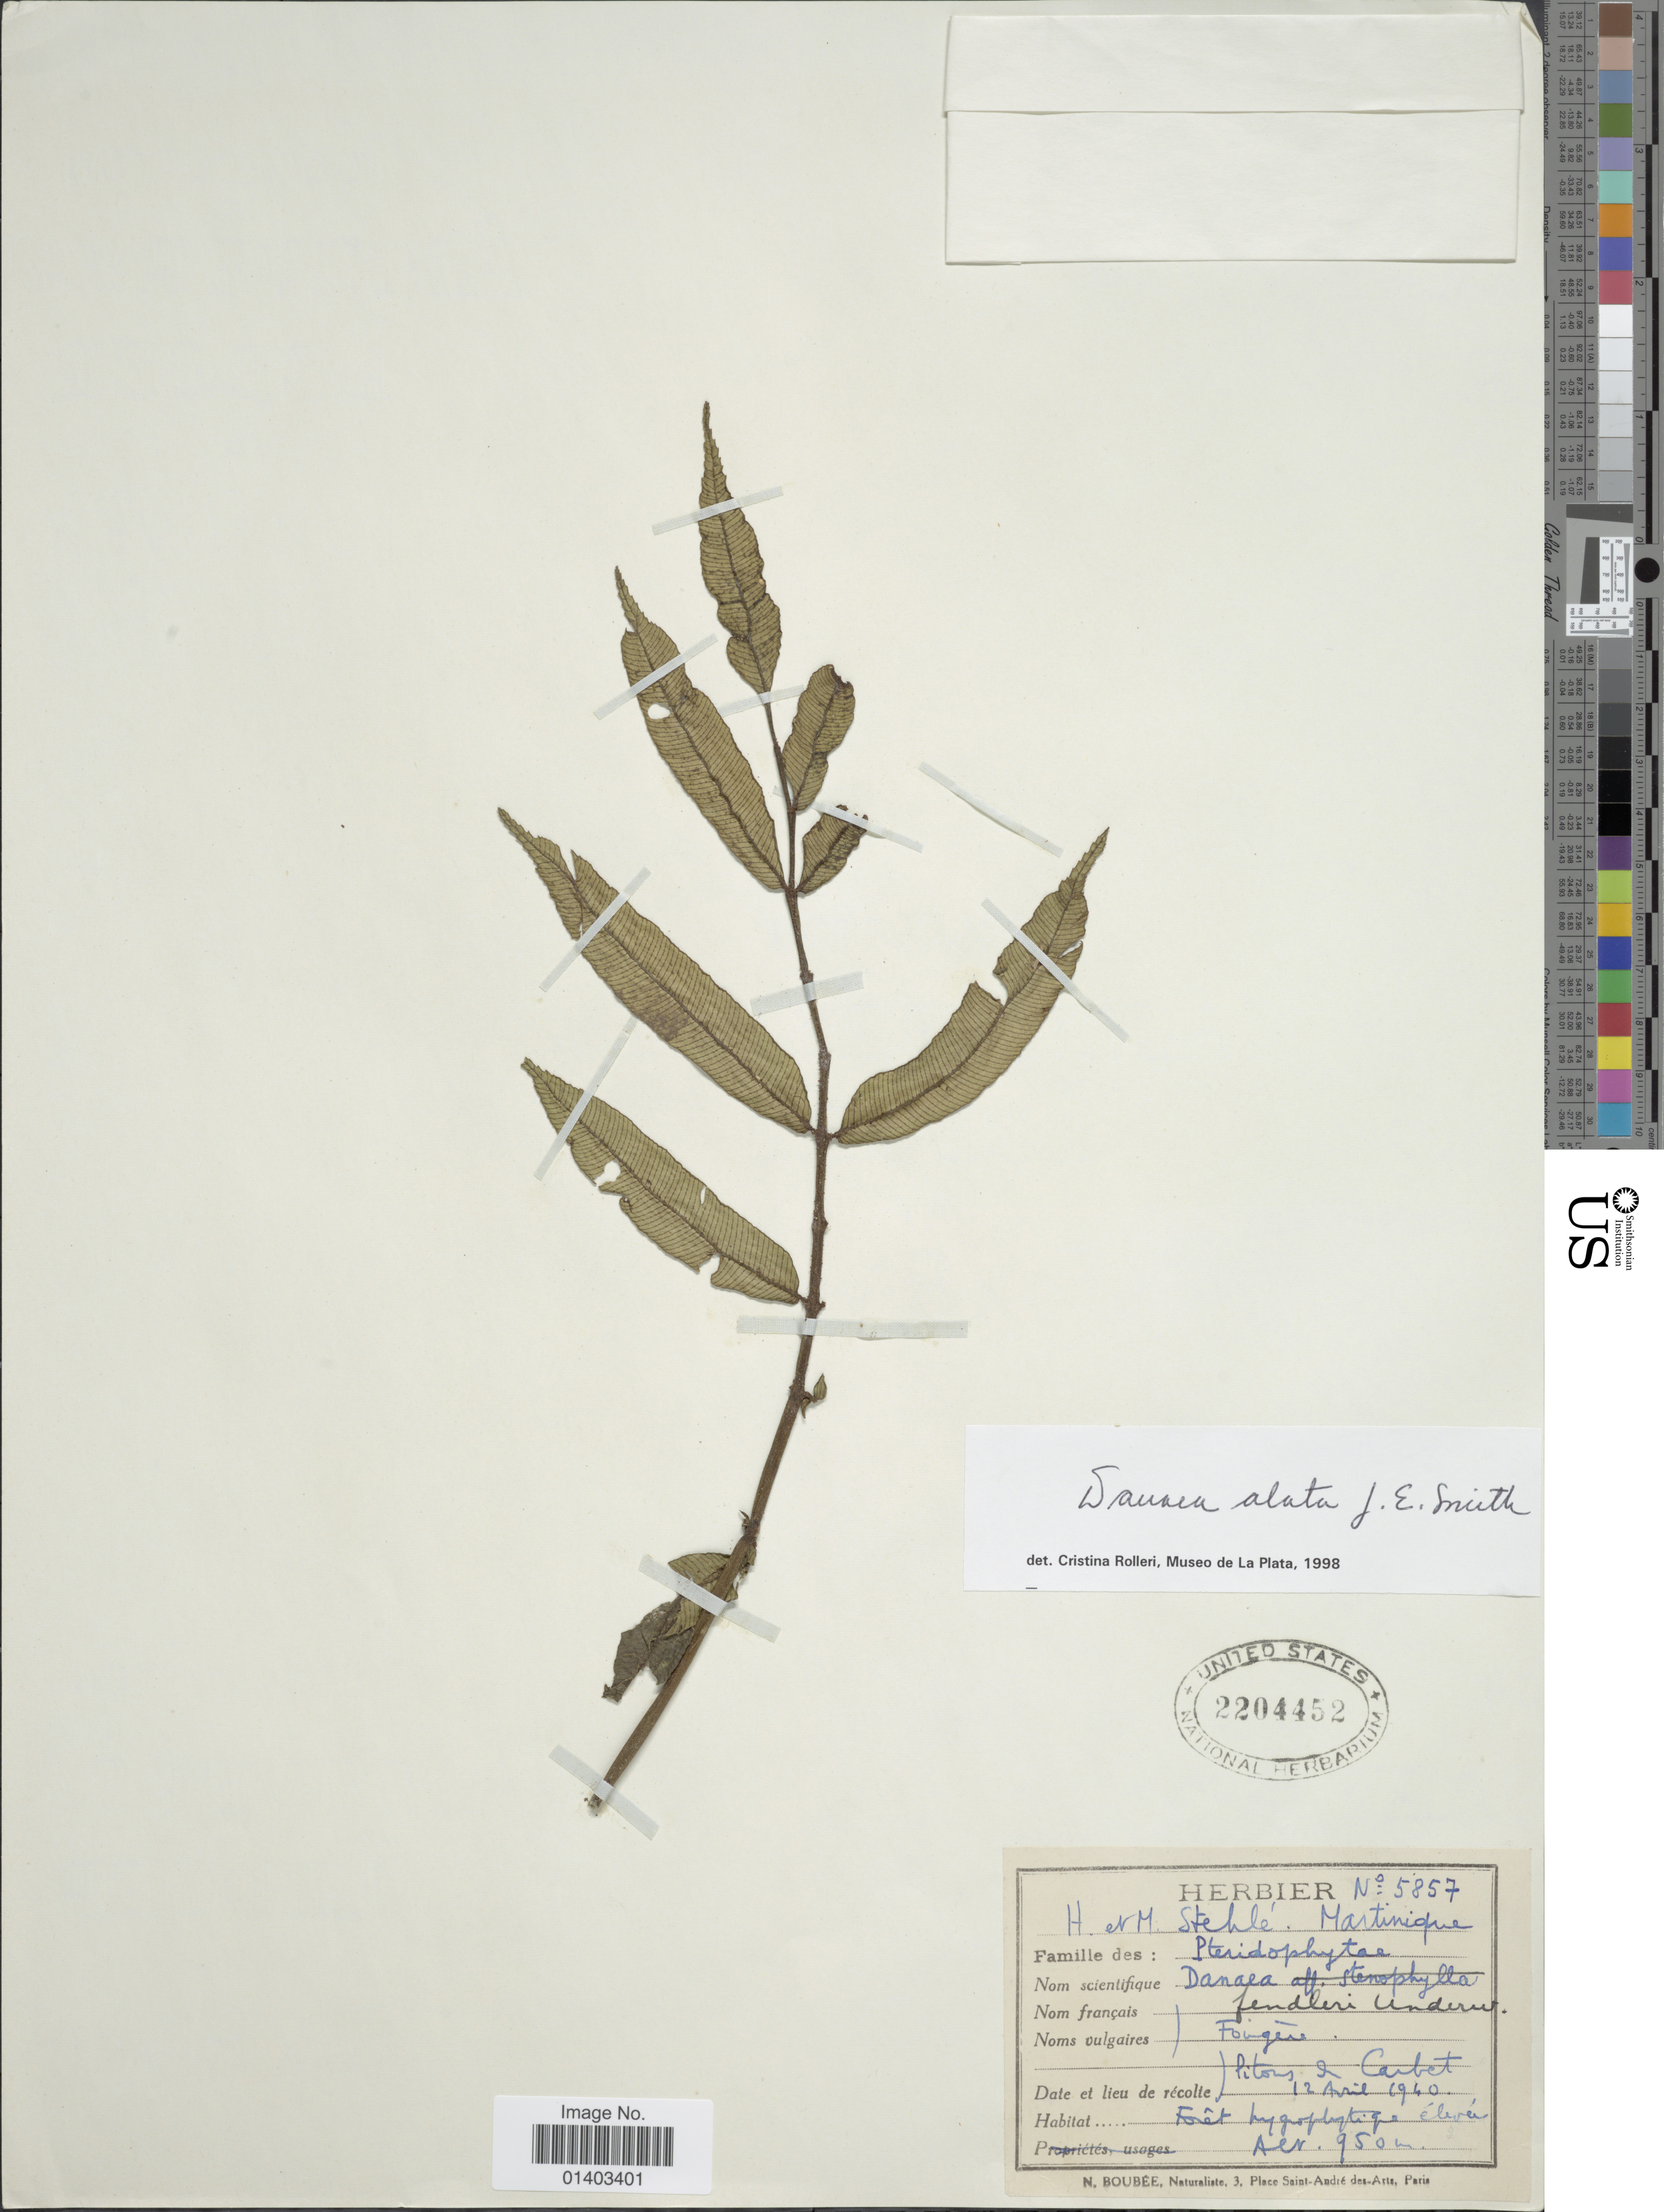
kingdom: Plantae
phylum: Tracheophyta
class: Polypodiopsida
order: Marattiales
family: Marattiaceae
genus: Danaea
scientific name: Danaea alata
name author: Sm.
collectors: H. Stehlé & M. Stehlé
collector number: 5857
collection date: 1940-04-12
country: Martinique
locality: Pitons du Carbet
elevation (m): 950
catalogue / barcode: US 2204452